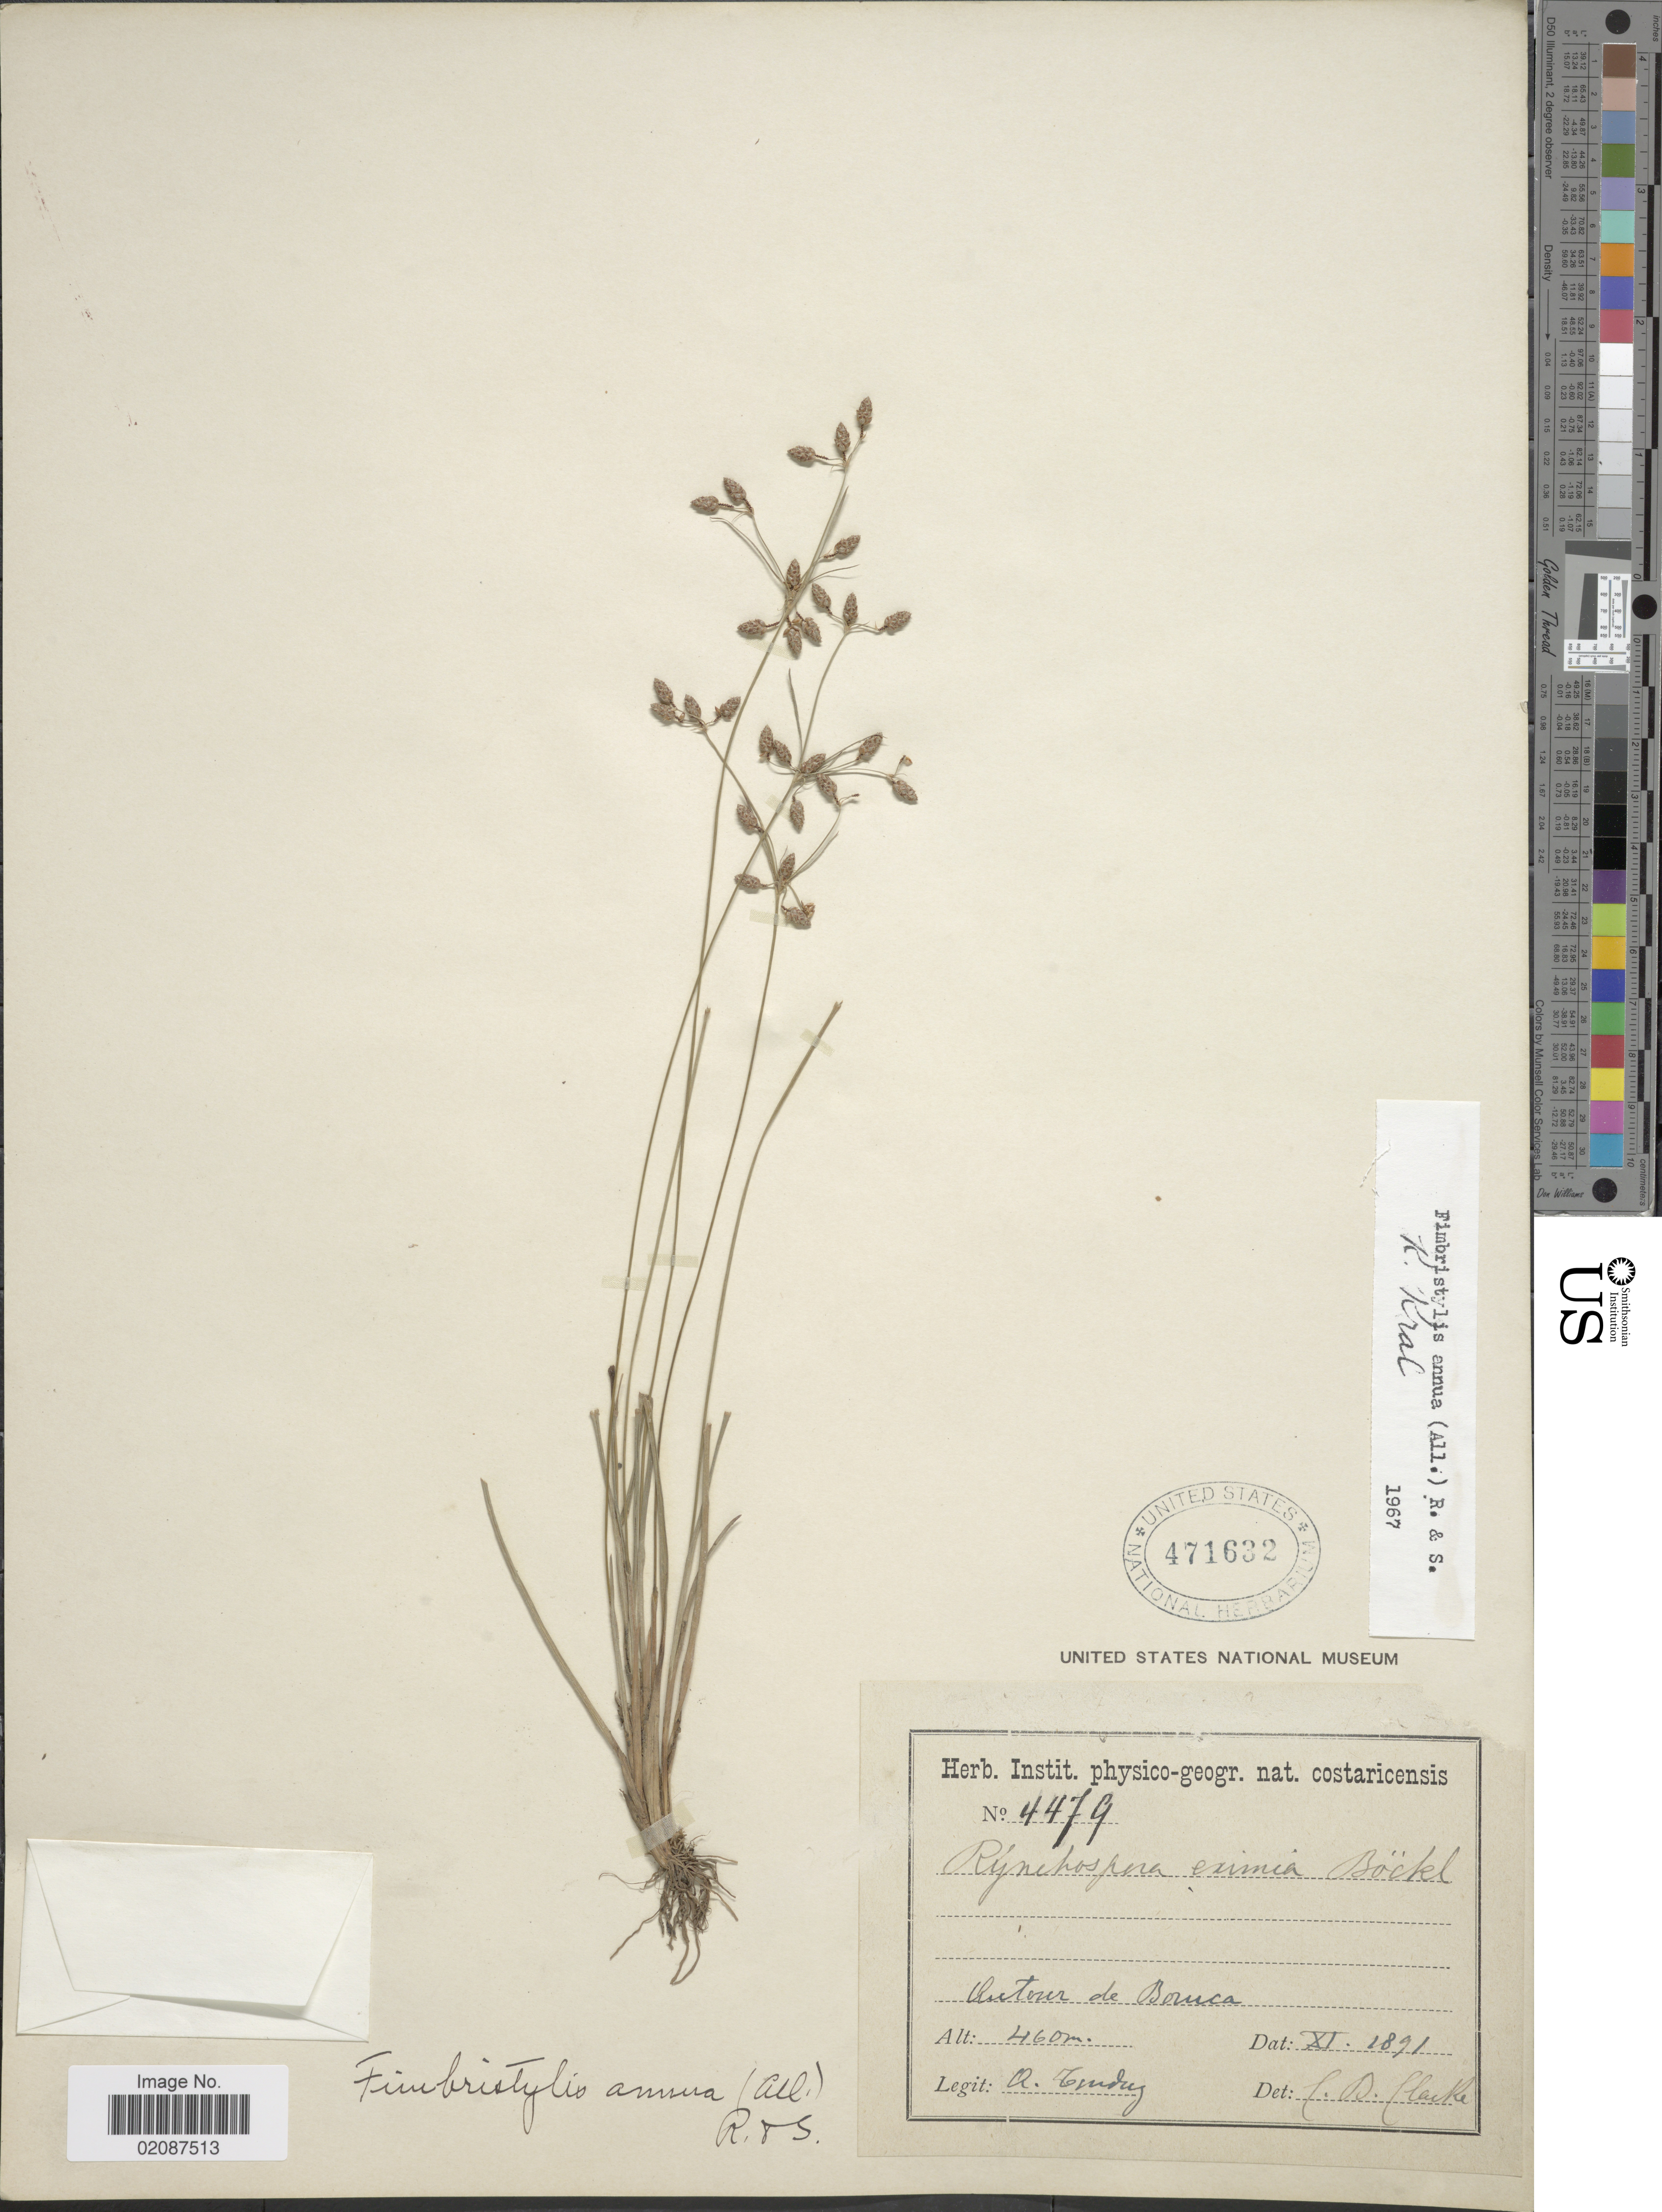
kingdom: Plantae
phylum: Tracheophyta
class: Liliopsida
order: Poales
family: Cyperaceae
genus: Fimbristylis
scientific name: Fimbristylis annua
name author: (All.) Roem. & Schult.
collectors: A. Tunduz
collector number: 4479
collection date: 1891-11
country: Costa Rica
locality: Autour de Boruca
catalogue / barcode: US 471632